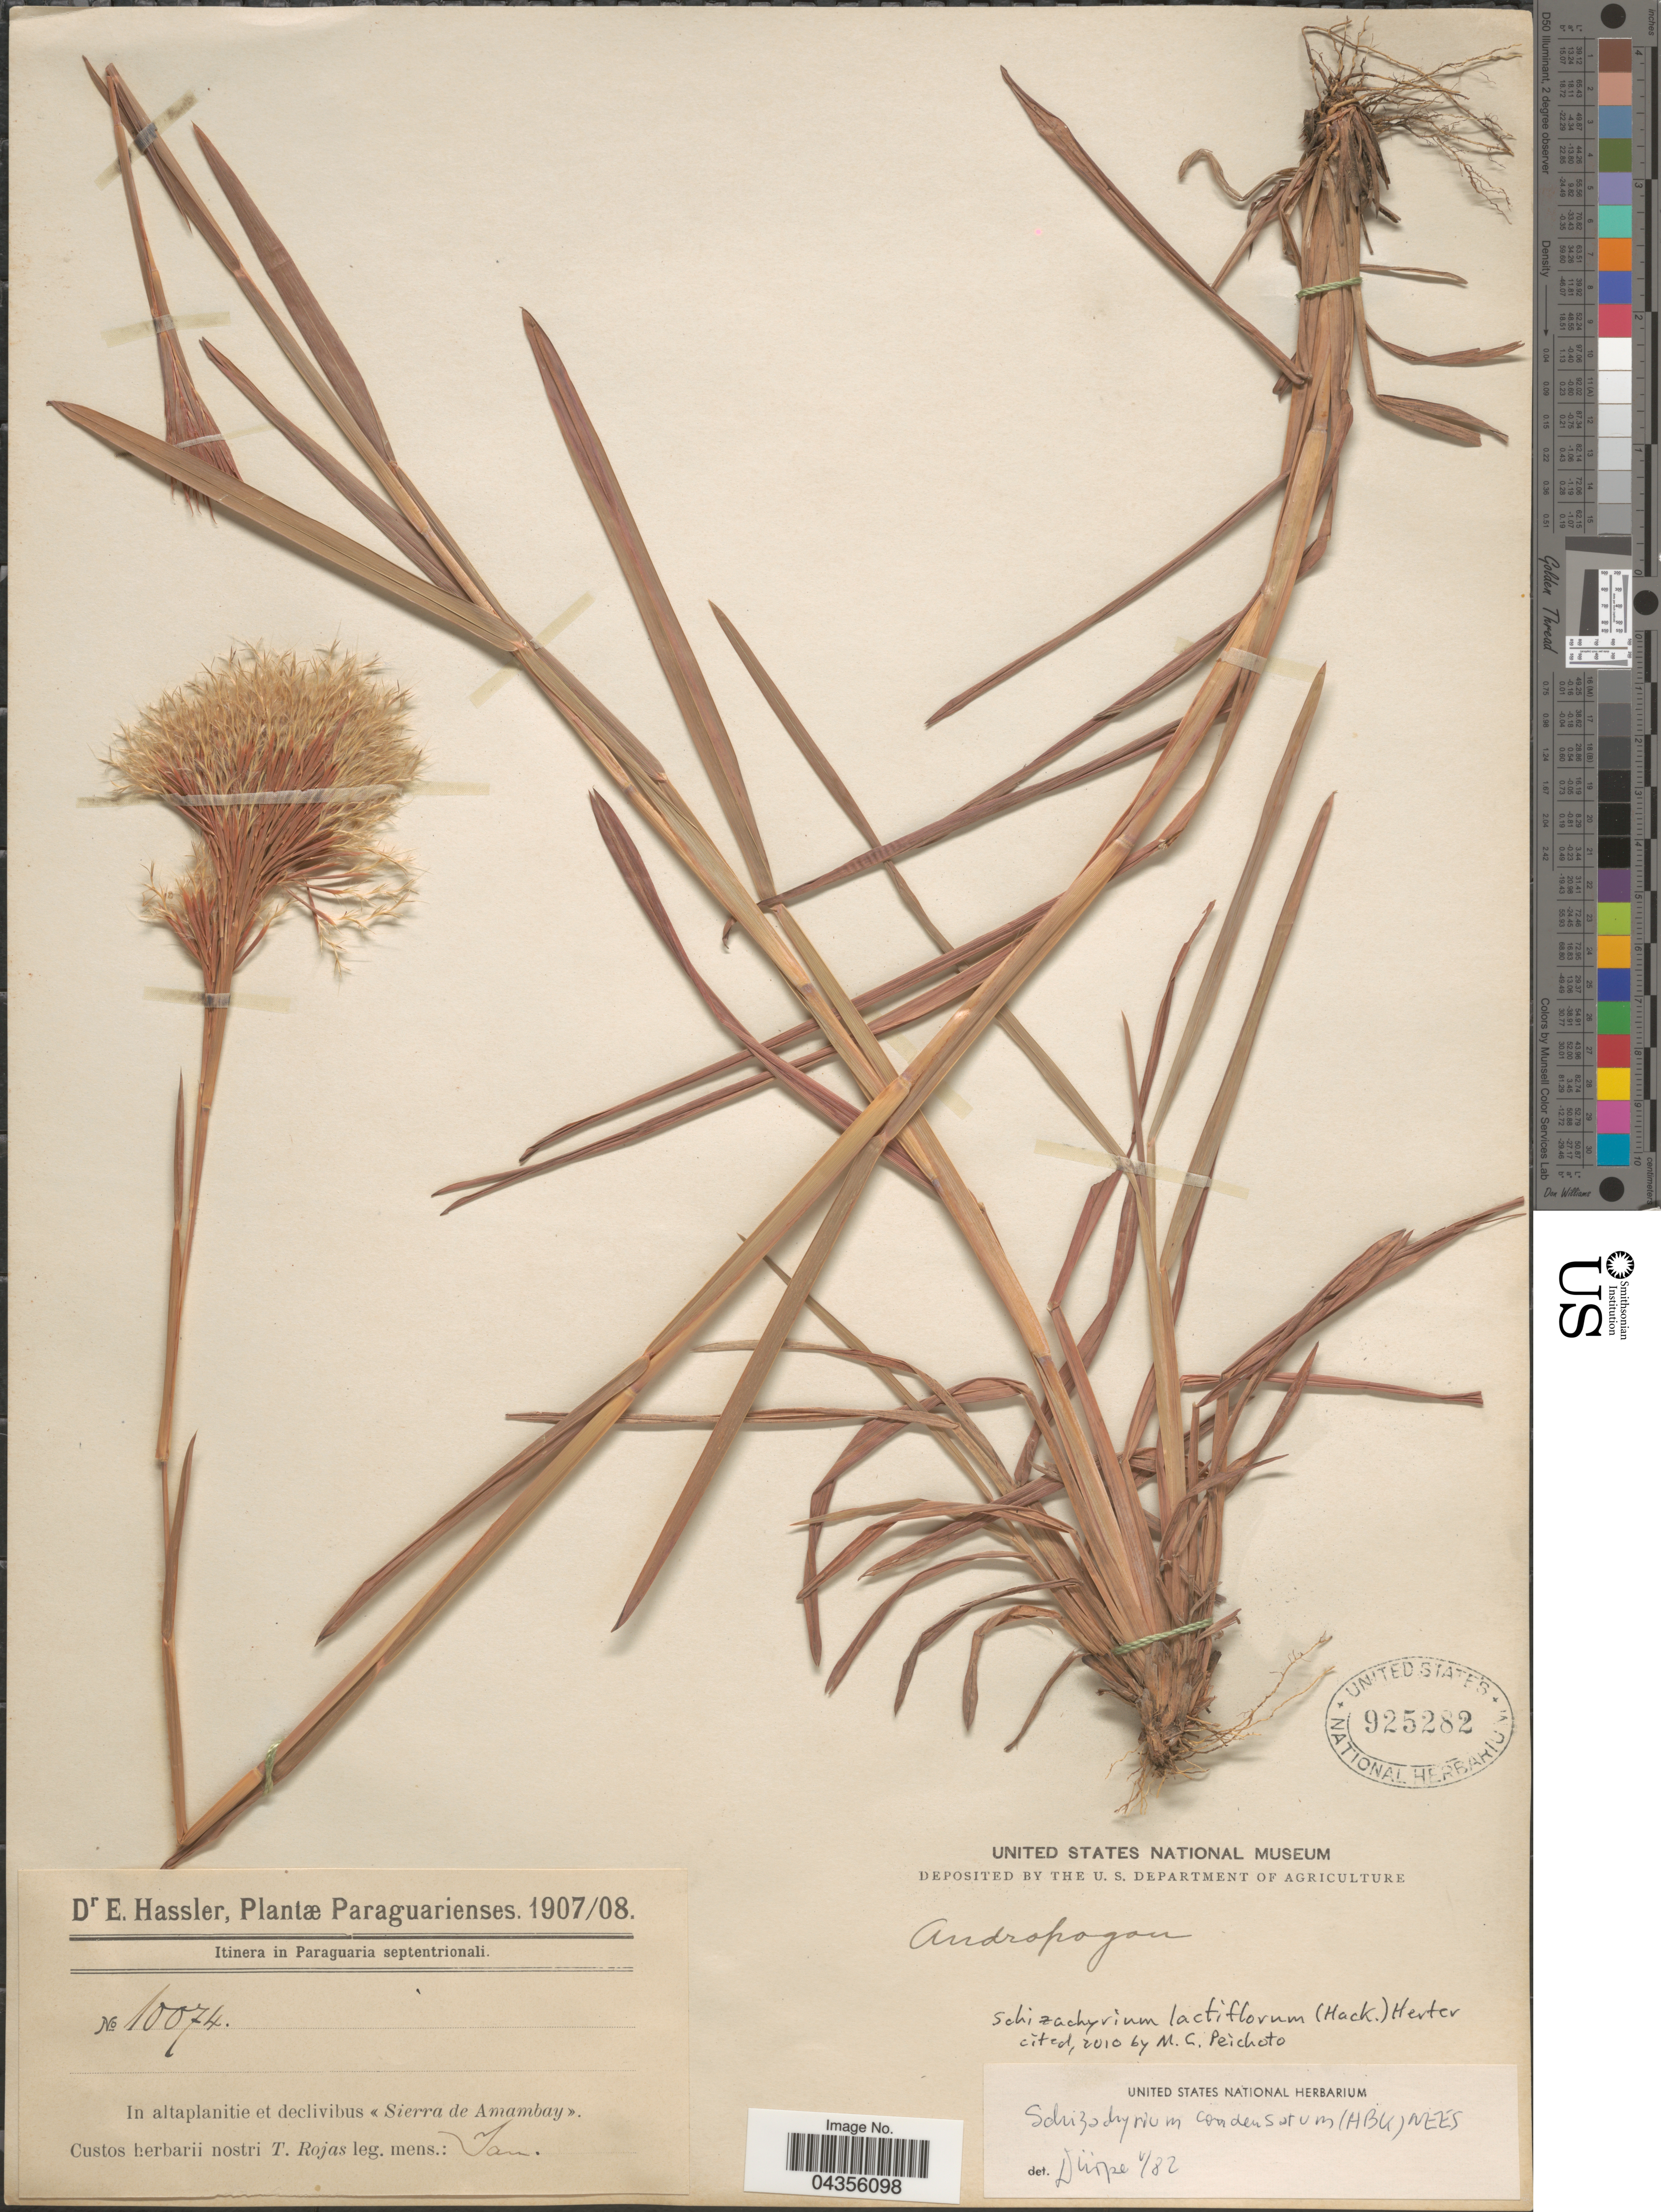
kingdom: Plantae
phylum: Tracheophyta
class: Liliopsida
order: Poales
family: Poaceae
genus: Schizachyrium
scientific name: Schizachyrium condensatum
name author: (Kunth) Nees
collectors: E. Hassler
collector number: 10074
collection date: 1907-01/1908-01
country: Paraguay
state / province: Amambay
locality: Itinera in Paraguaria septentrionali. In altaplanitie et declivibus « Sierra de Amambay ».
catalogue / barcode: US 925282